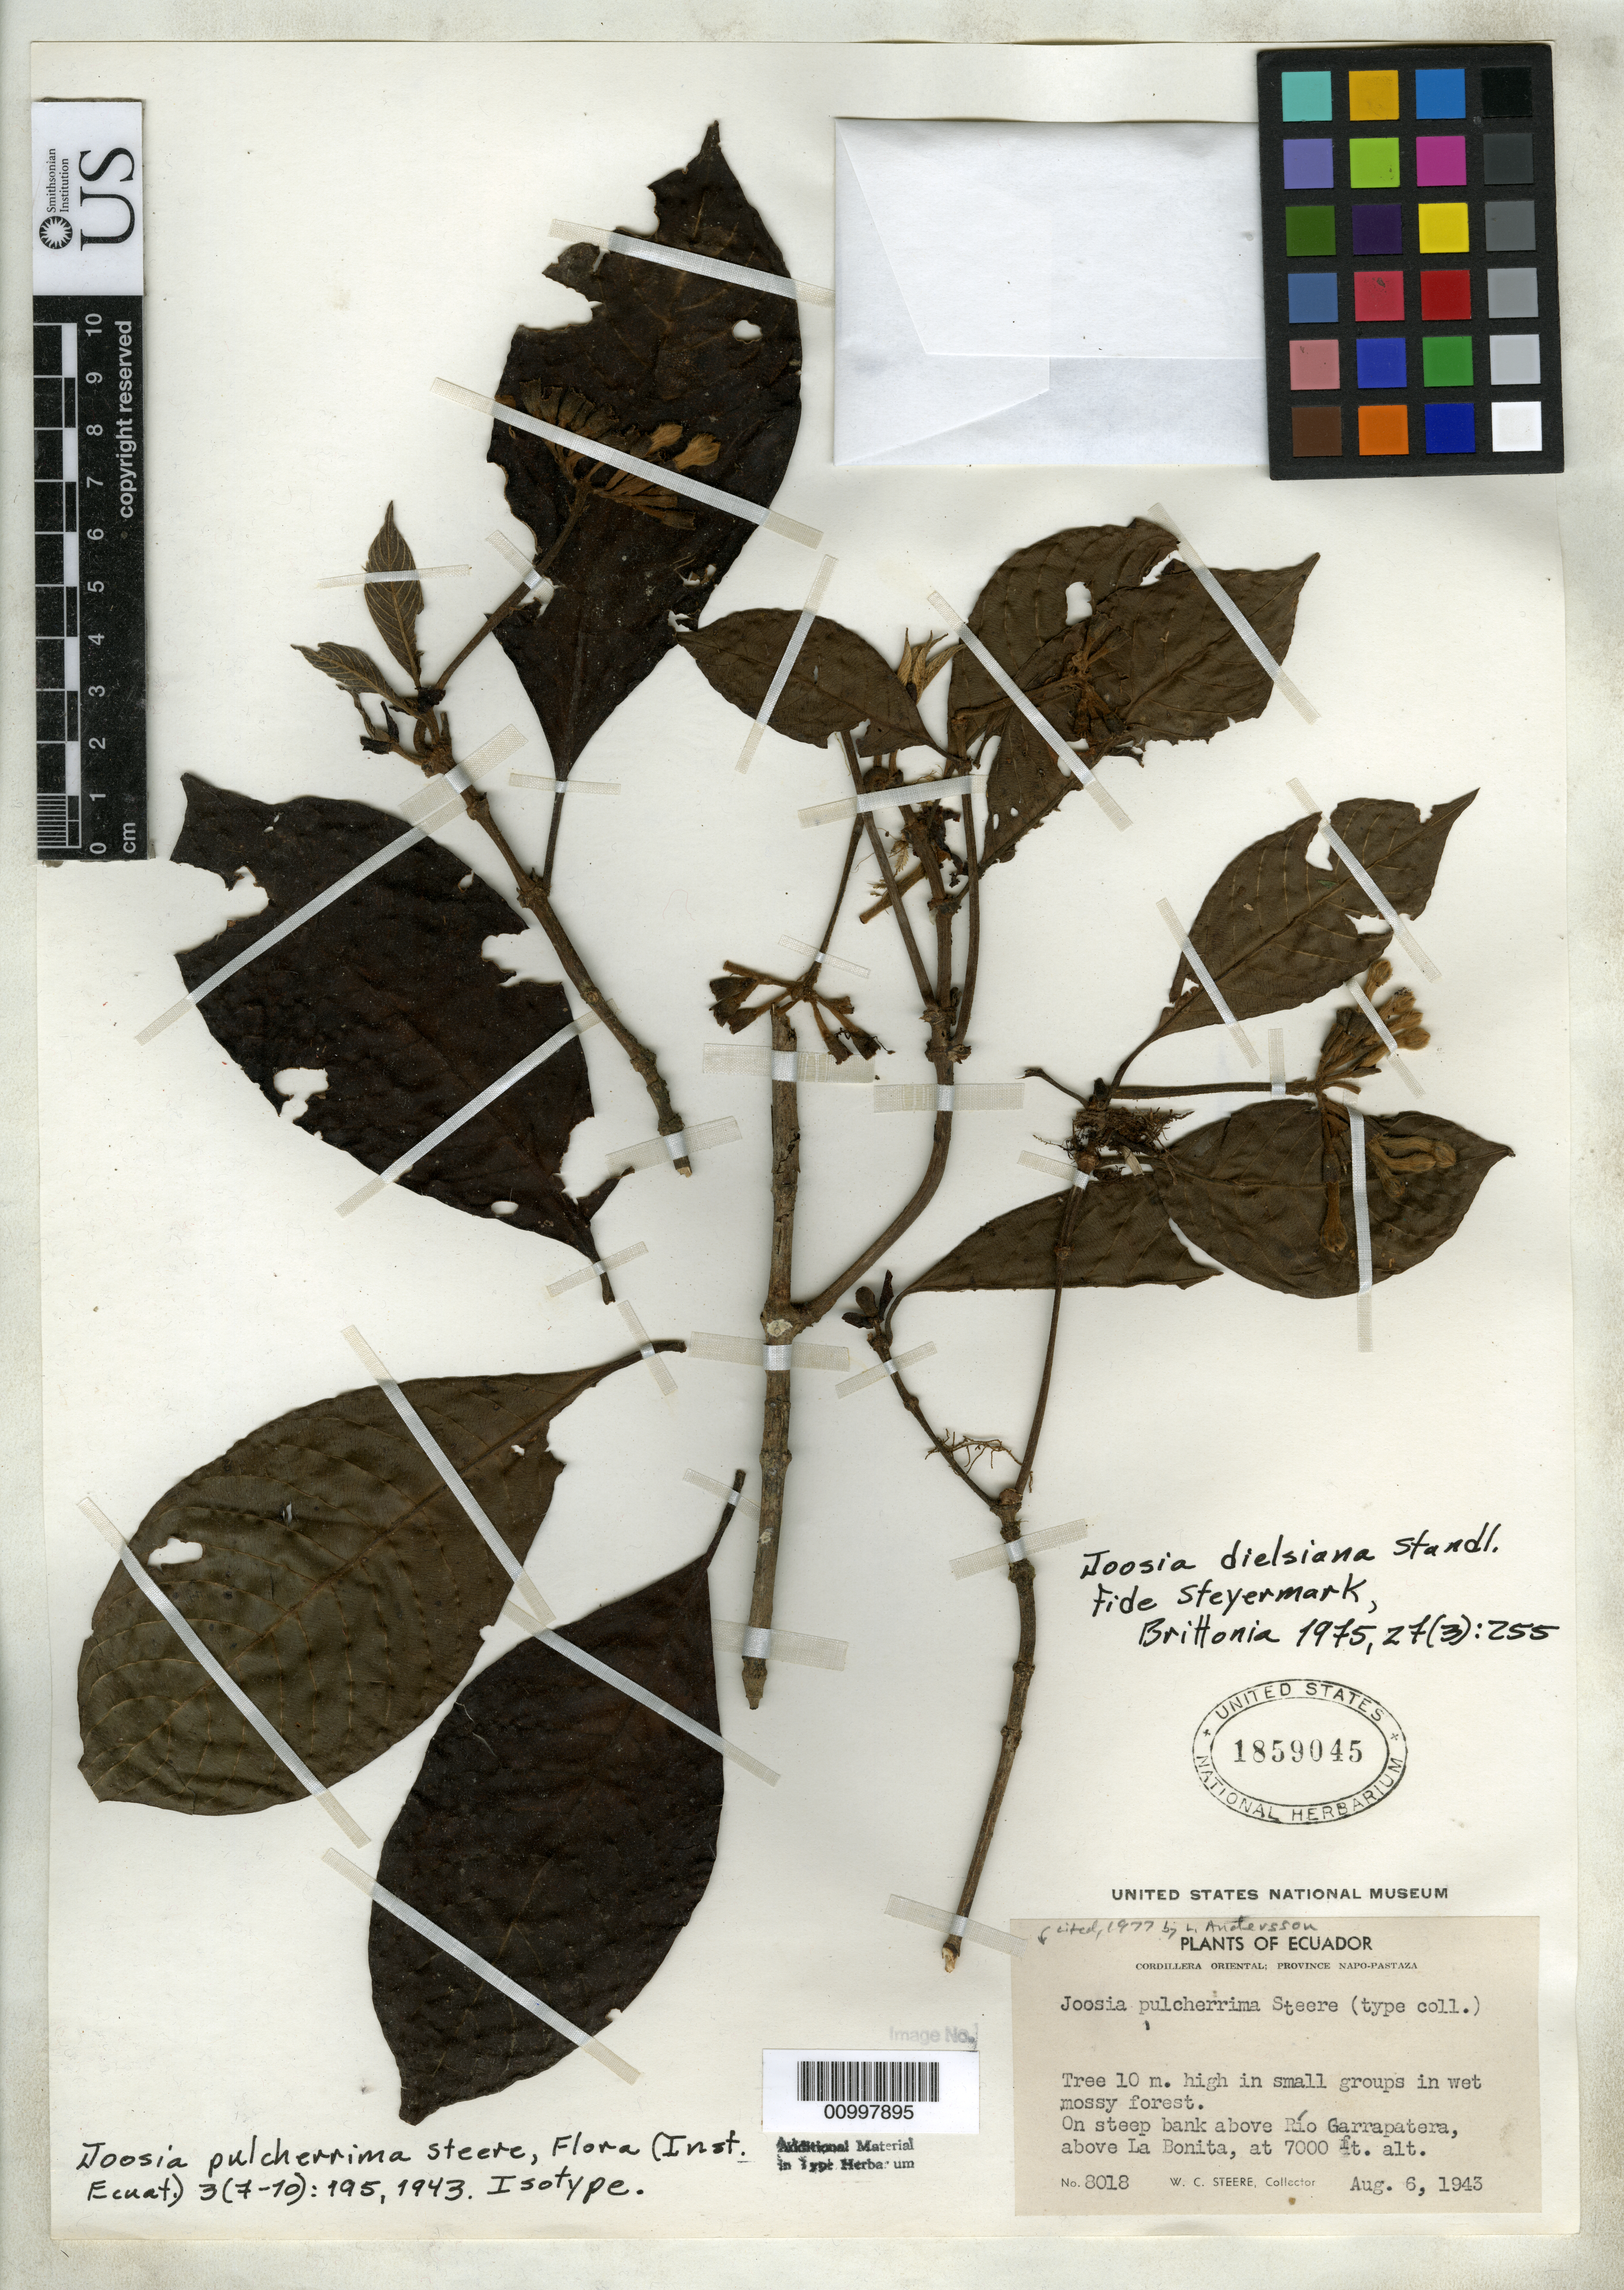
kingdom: Plantae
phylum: Tracheophyta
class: Magnoliopsida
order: Gentianales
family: Rubiaceae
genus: Joosia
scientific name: Joosia pulcherrima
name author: Steere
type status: Isotype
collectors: W. C. Steere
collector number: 8018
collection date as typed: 06 Aug 1943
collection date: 1943-08-06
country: Ecuador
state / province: Sucumbíos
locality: Cordillera Oriental: Province Napo-Pastaza. On steep bank above Río Garrapatera, above La Bonita.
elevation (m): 2134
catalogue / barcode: US 1859045